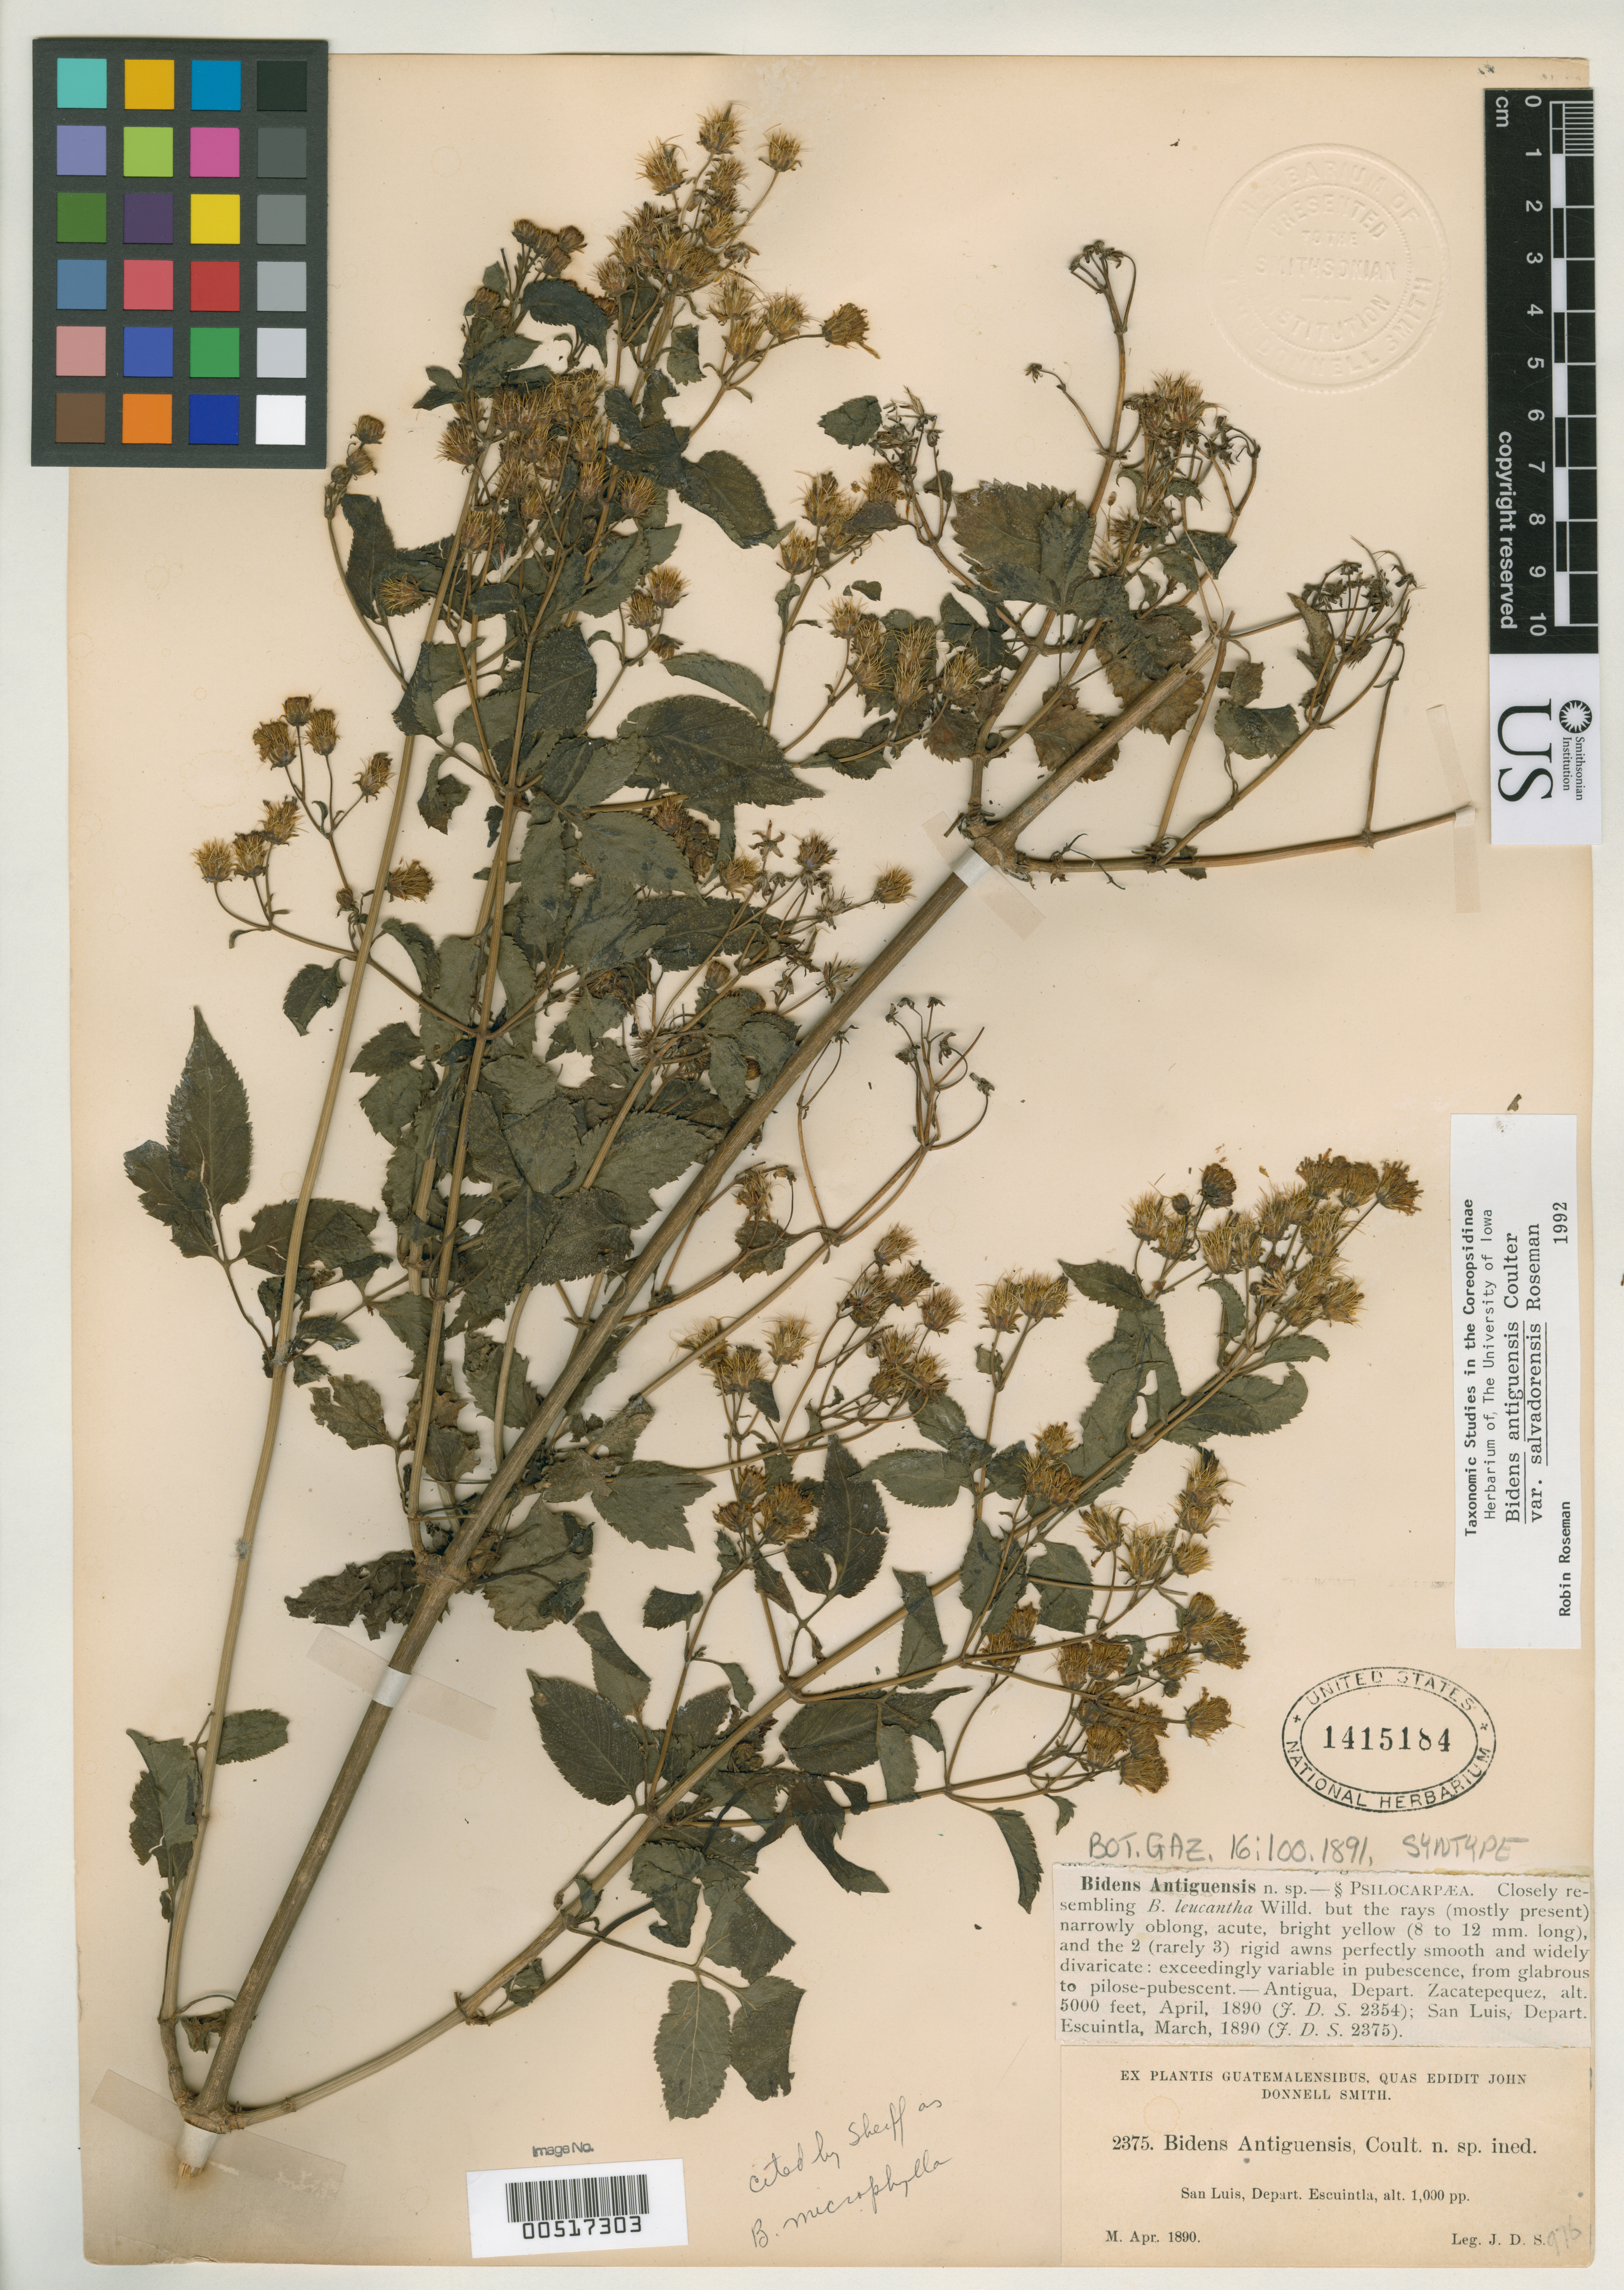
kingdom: Plantae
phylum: Tracheophyta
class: Magnoliopsida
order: Asterales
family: Asteraceae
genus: Bidens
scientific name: Bidens antiguensis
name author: J.M. Coult.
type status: Syntype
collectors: J. Donnell Smith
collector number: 2375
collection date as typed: Apr 1890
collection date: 1890-04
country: Guatemala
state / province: Escuintla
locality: San Luis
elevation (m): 305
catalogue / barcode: US 1415184